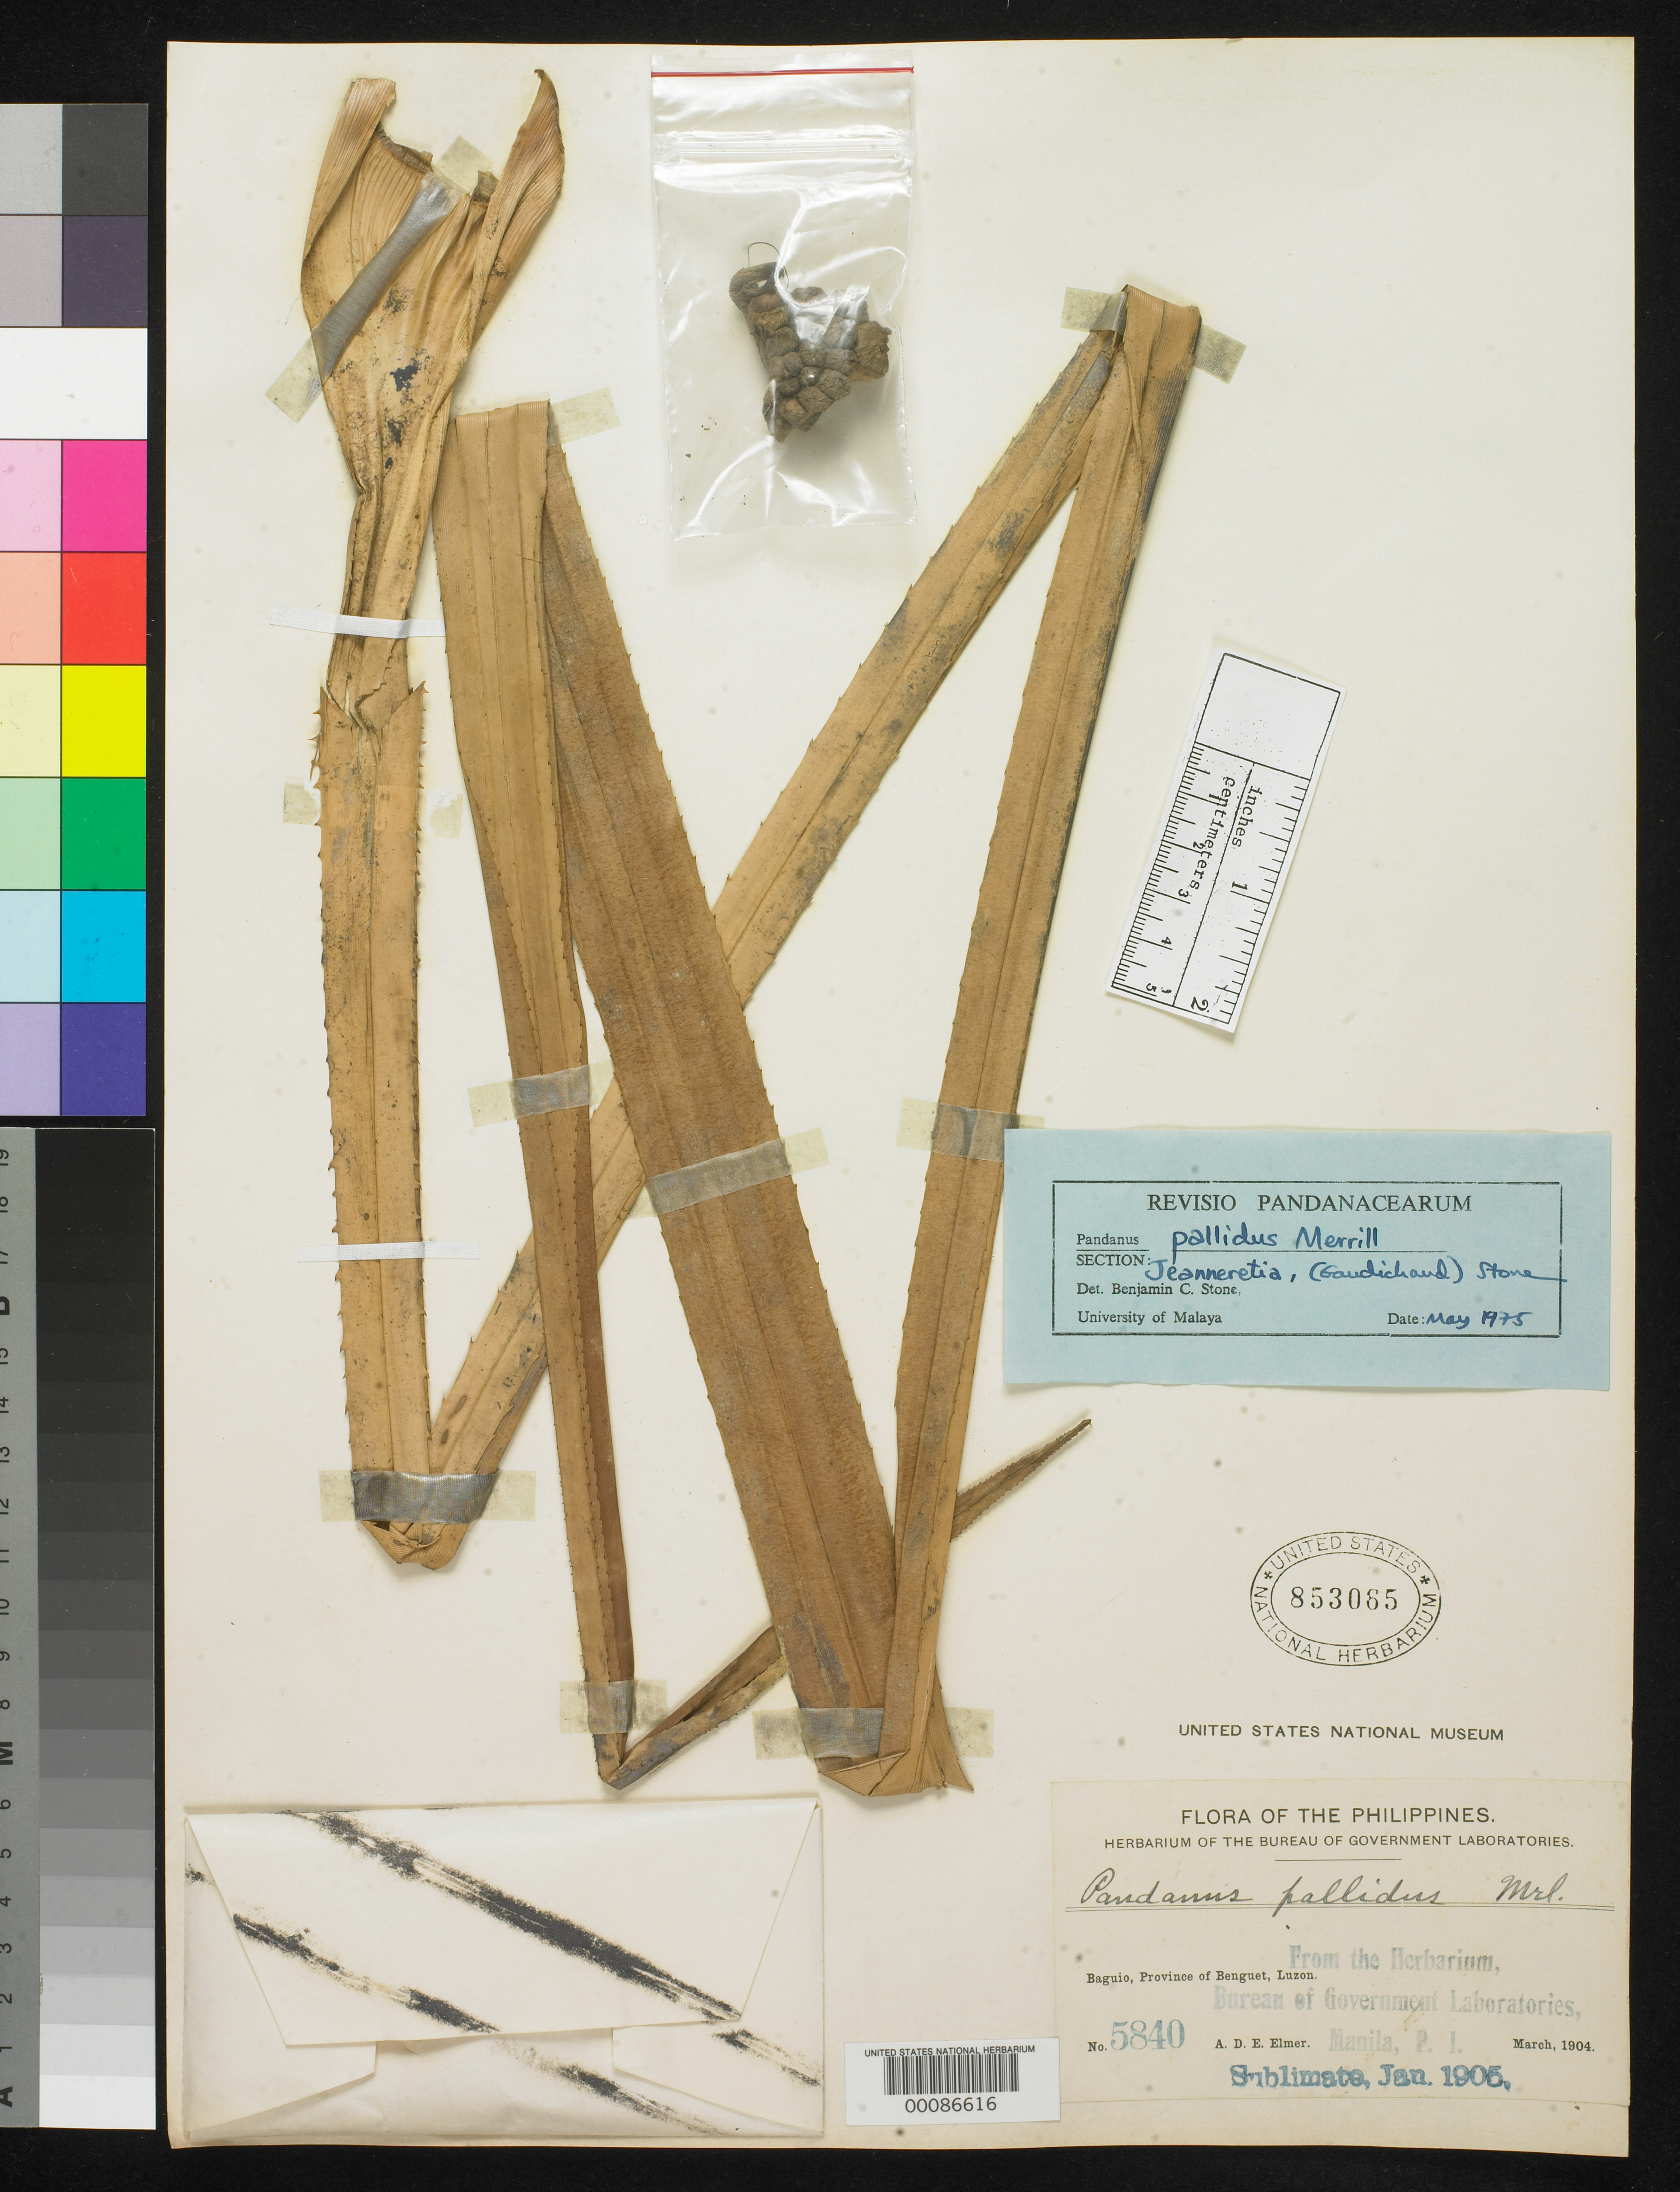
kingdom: Plantae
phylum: Tracheophyta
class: Liliopsida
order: Pandanales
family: Pandanaceae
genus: Pandanus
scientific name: Pandanus pallidus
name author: Merr.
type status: Isotype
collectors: A. D. E. Elmer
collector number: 5840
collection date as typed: Mar 1904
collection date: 1904-03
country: Philippines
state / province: Cordillera (Administrative Region)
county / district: Benguet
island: Luzon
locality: Baguio.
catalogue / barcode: US 853065